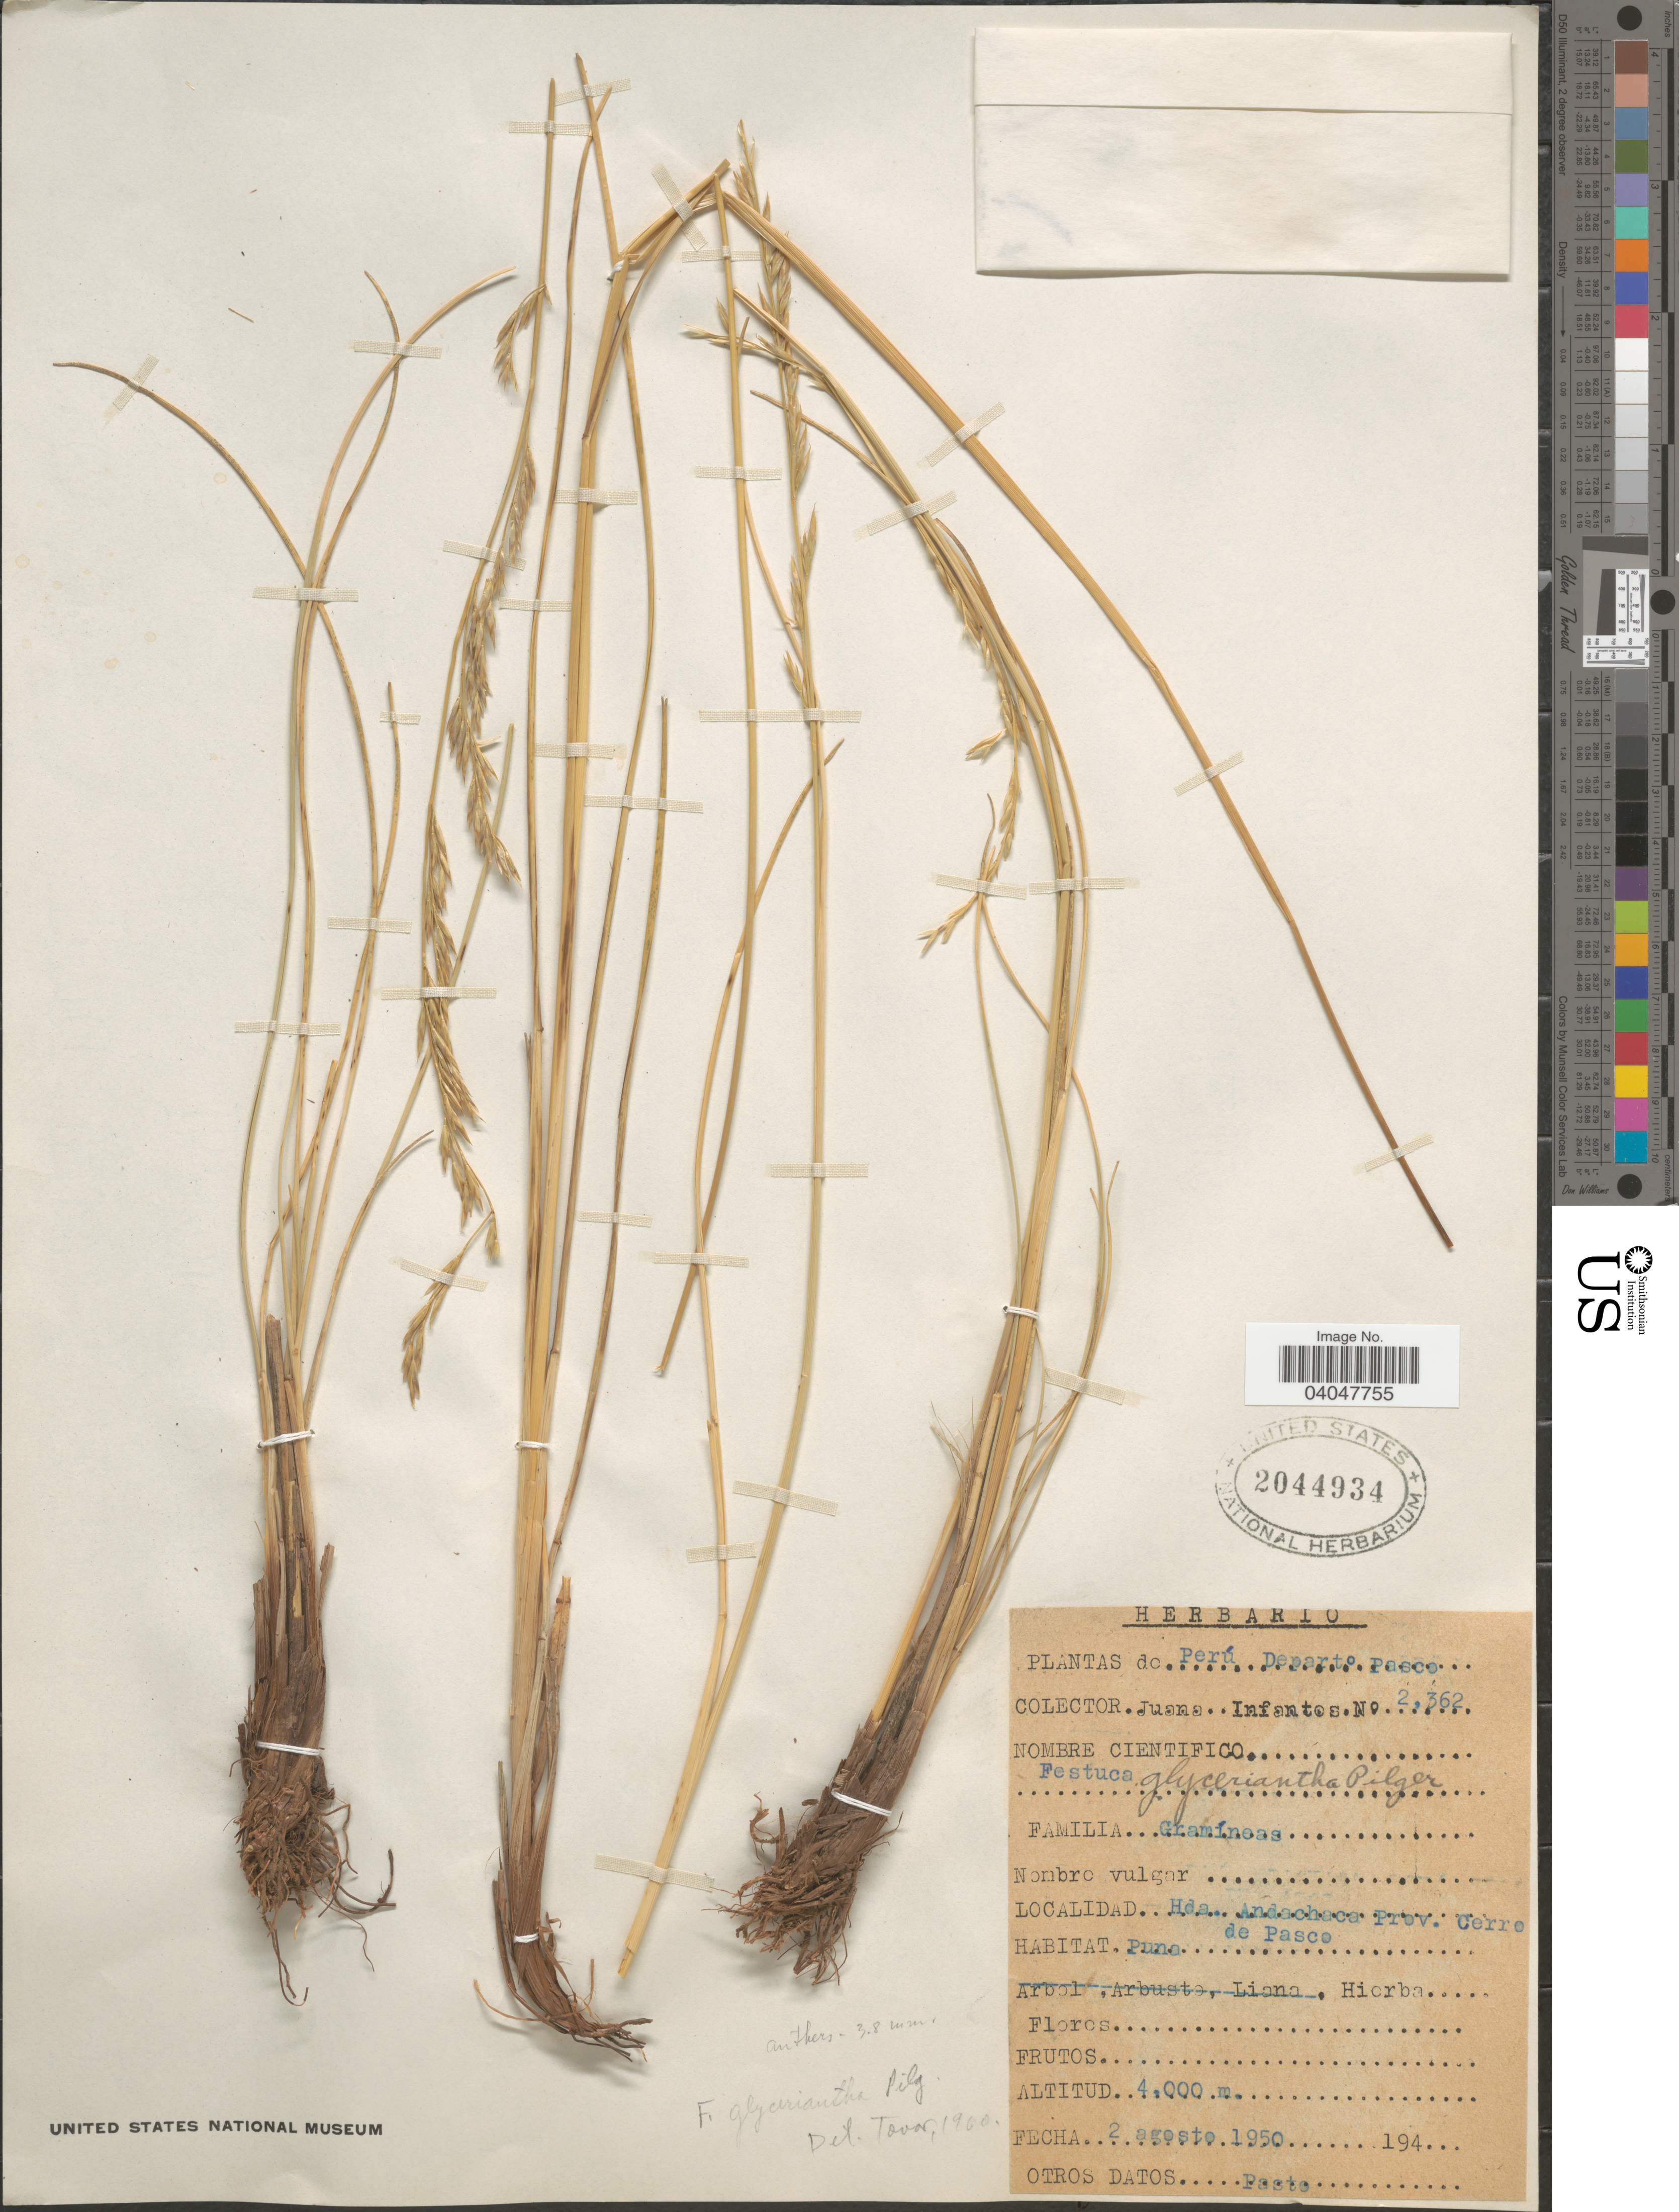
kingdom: Plantae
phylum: Tracheophyta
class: Liliopsida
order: Poales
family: Poaceae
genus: Festuca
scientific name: Festuca glyceriantha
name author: Pilg.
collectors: J. Infantes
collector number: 2362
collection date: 1950-08-02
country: Peru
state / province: Pasco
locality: Departo Pasco. Hda. Andachaca. Prov. Cerro de Pasco.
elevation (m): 4000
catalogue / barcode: US 2044934